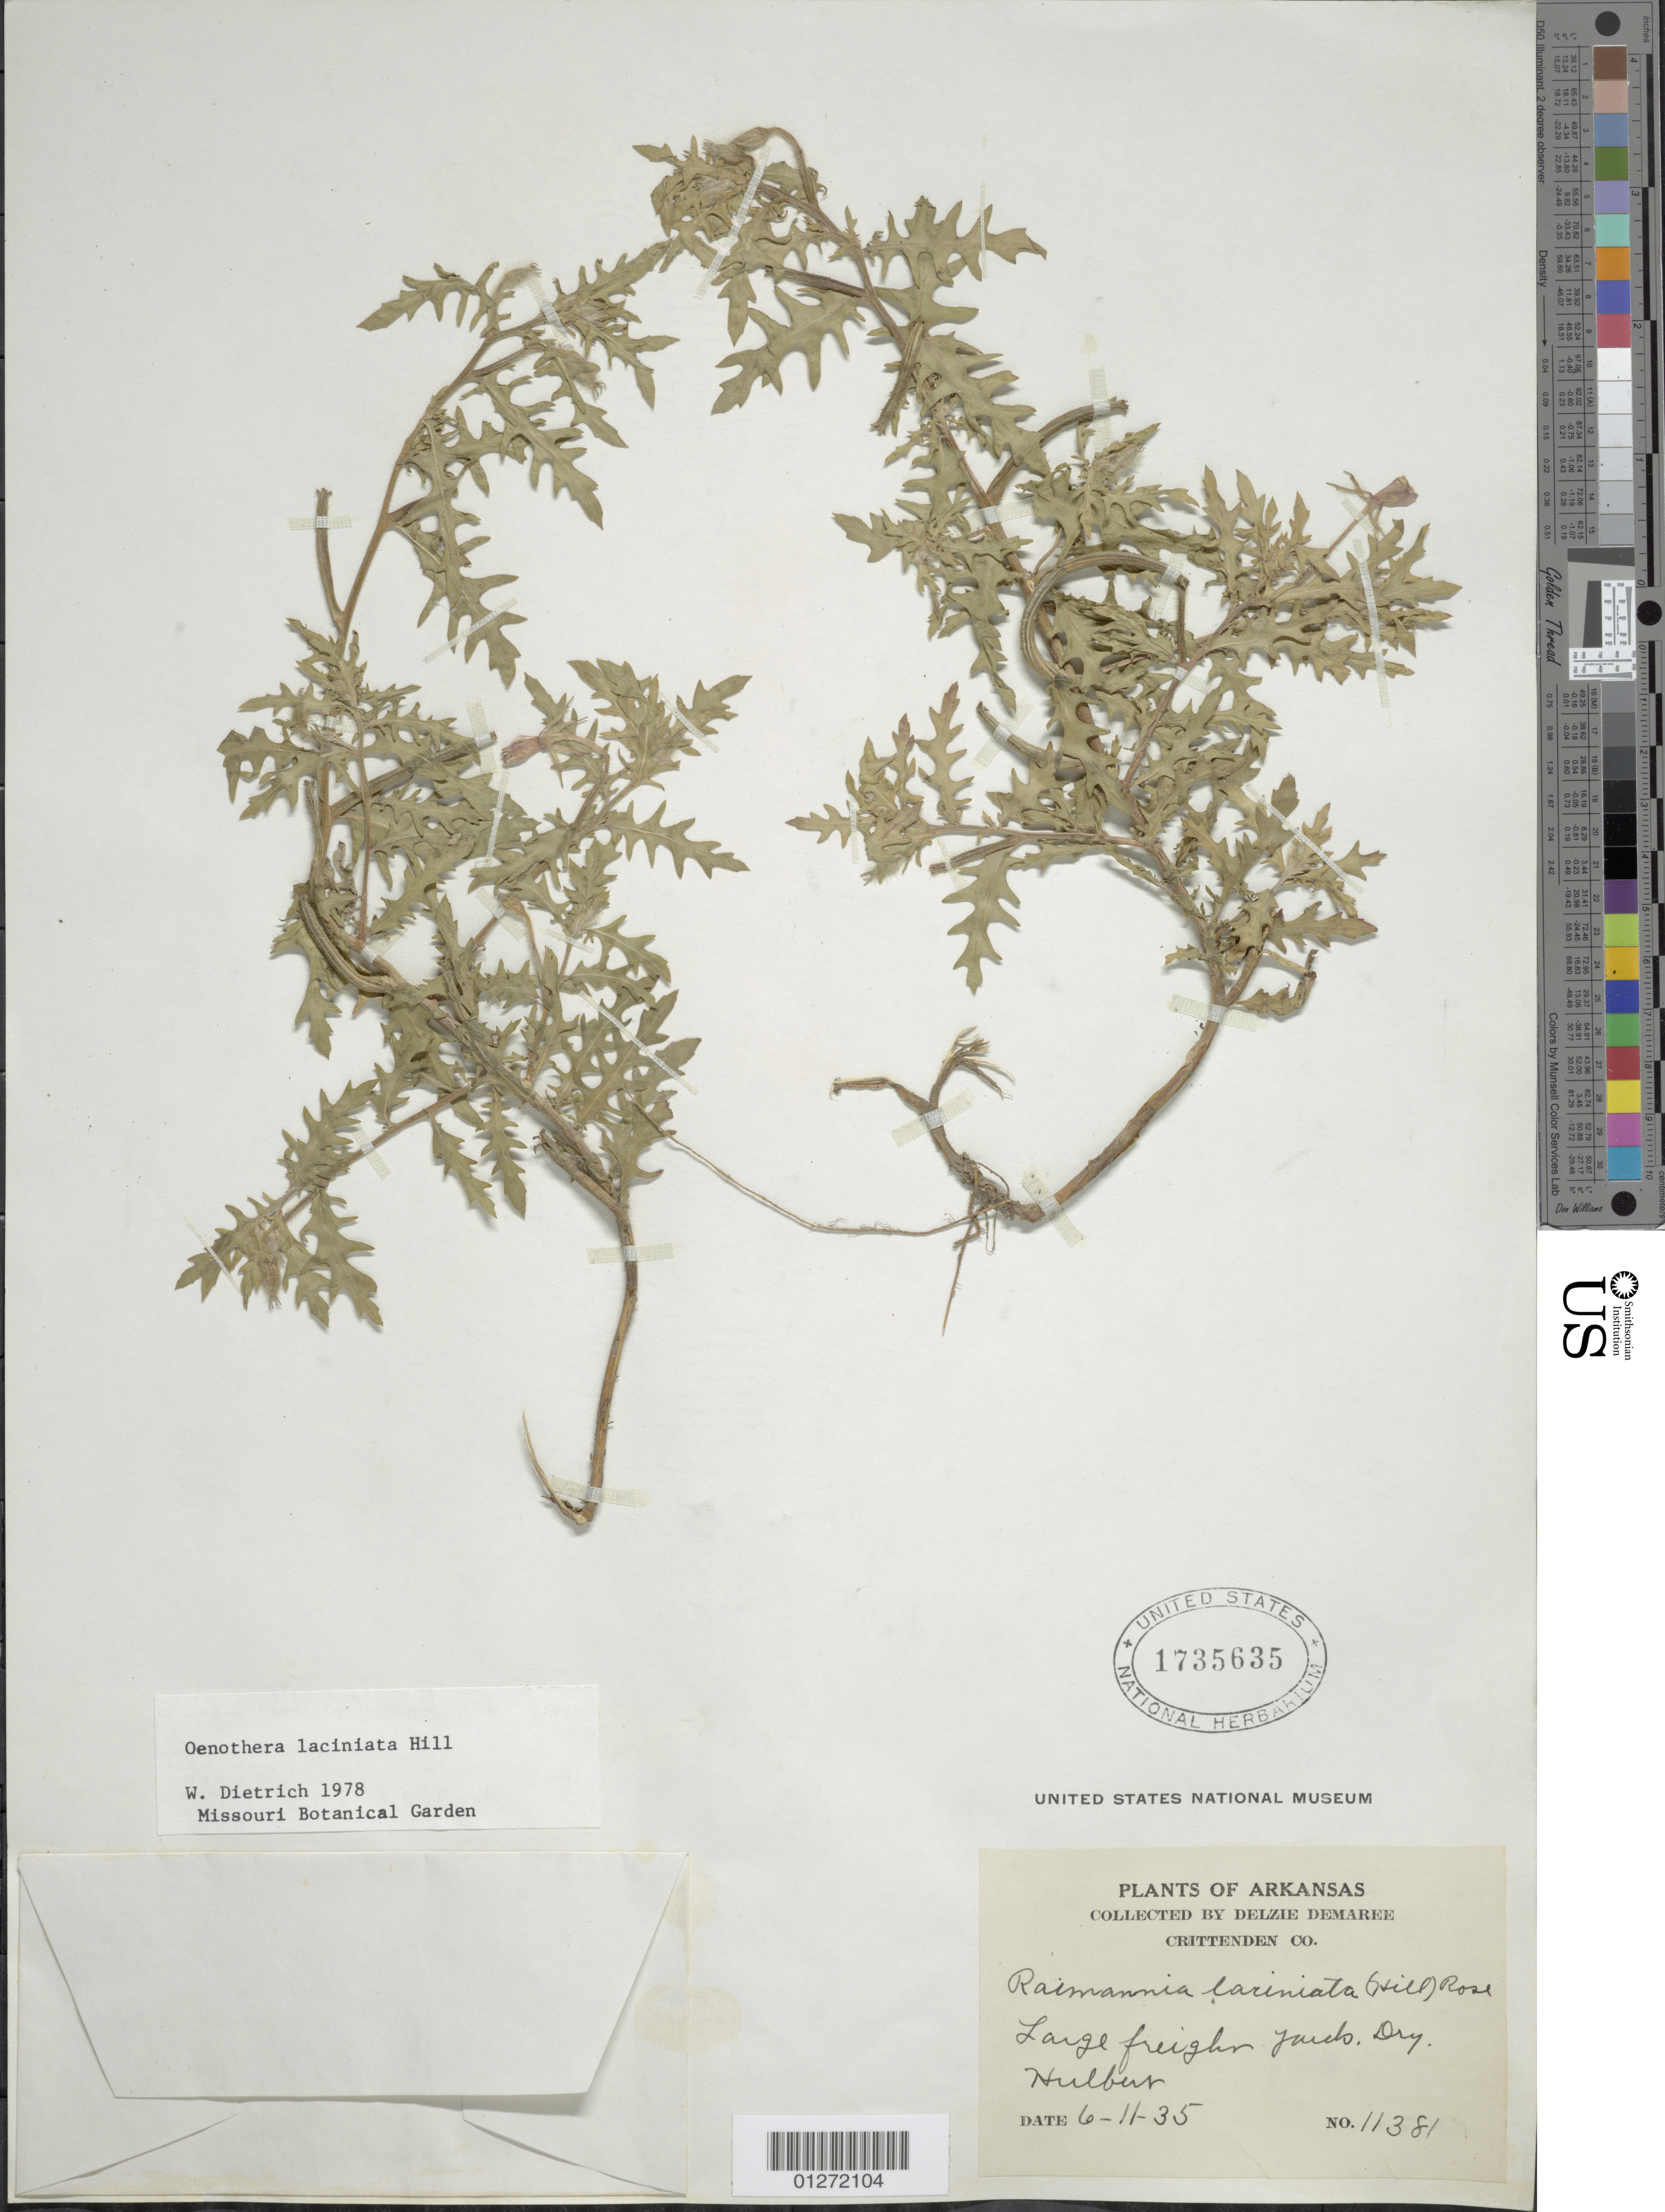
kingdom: Plantae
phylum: Tracheophyta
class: Magnoliopsida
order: Myrtales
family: Onagraceae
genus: Oenothera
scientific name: Oenothera laciniata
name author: Hill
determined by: Dietrich, W.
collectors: D. Demaree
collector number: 11381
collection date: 1935-06-11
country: United States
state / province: Arkansas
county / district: Crittenden County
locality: Hubbert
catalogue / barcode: US 1735635